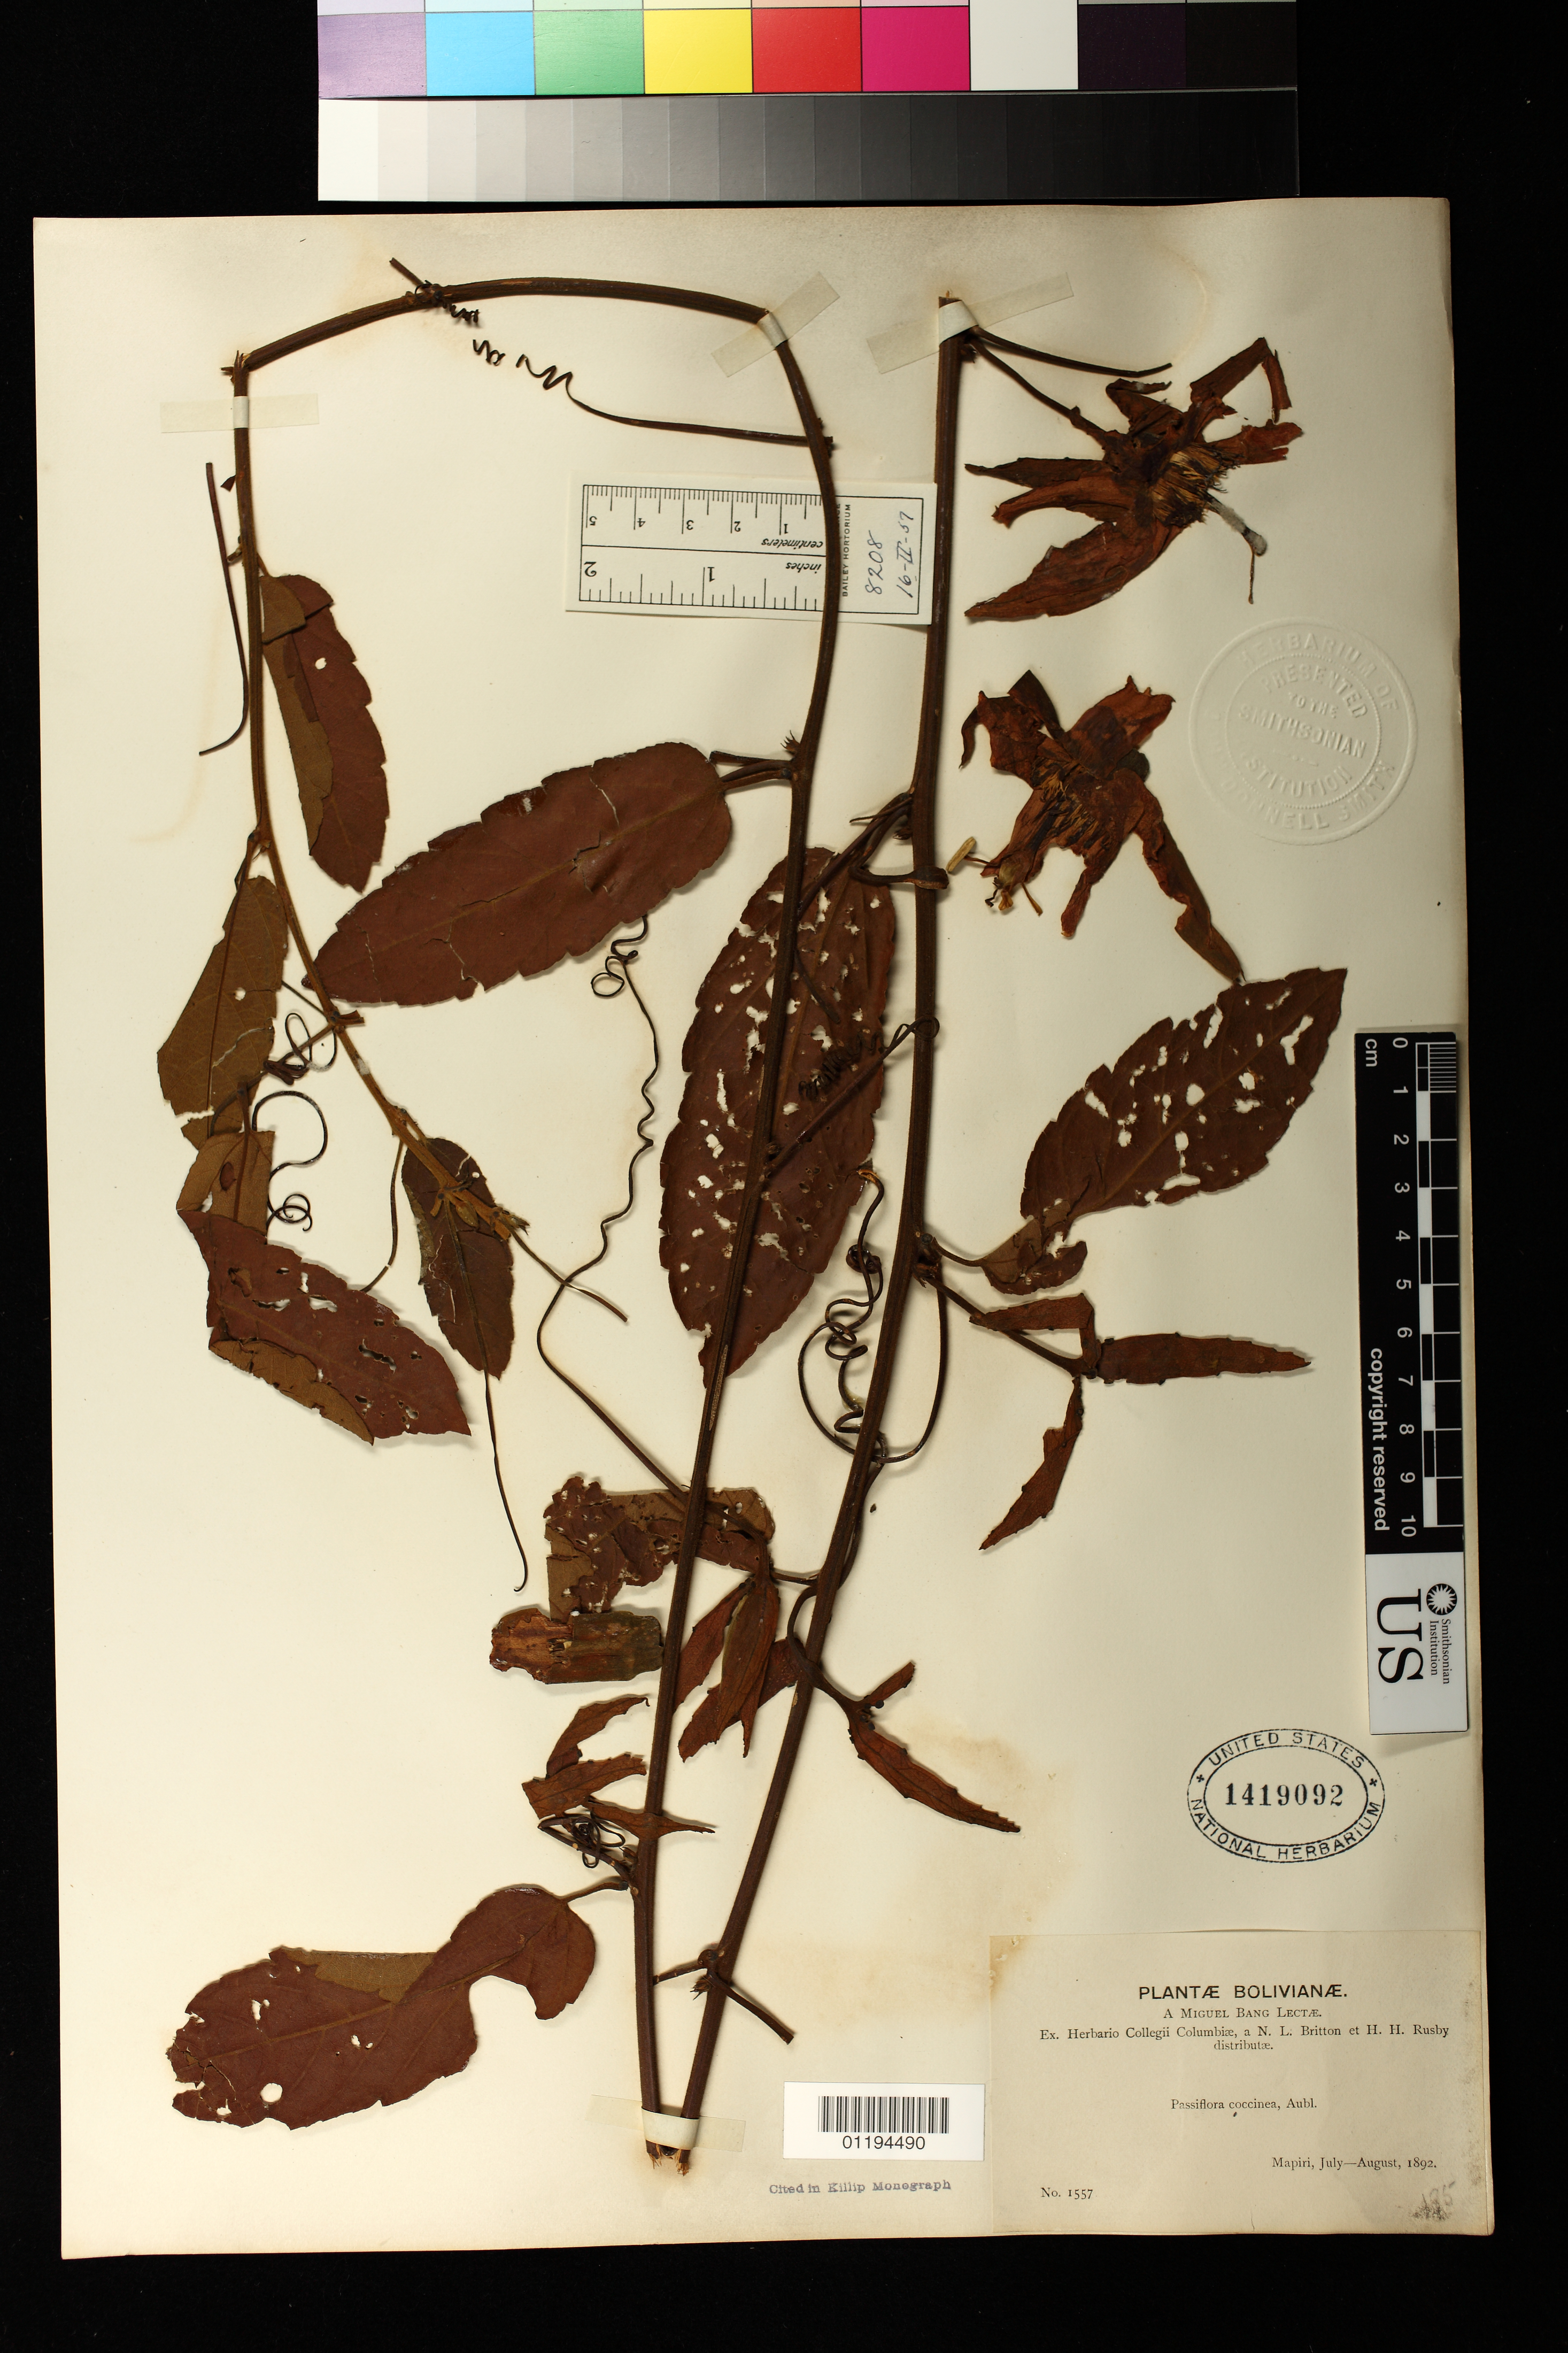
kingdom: Plantae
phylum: Tracheophyta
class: Magnoliopsida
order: Malpighiales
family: Passifloraceae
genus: Passiflora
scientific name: Passiflora coccinea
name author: Aubl.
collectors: M. Bang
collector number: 1557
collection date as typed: Jul 1892 to -- Aug 1892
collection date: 1892-07/1892-08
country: Bolivia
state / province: La Paz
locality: Mapiri.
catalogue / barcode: US 1419092